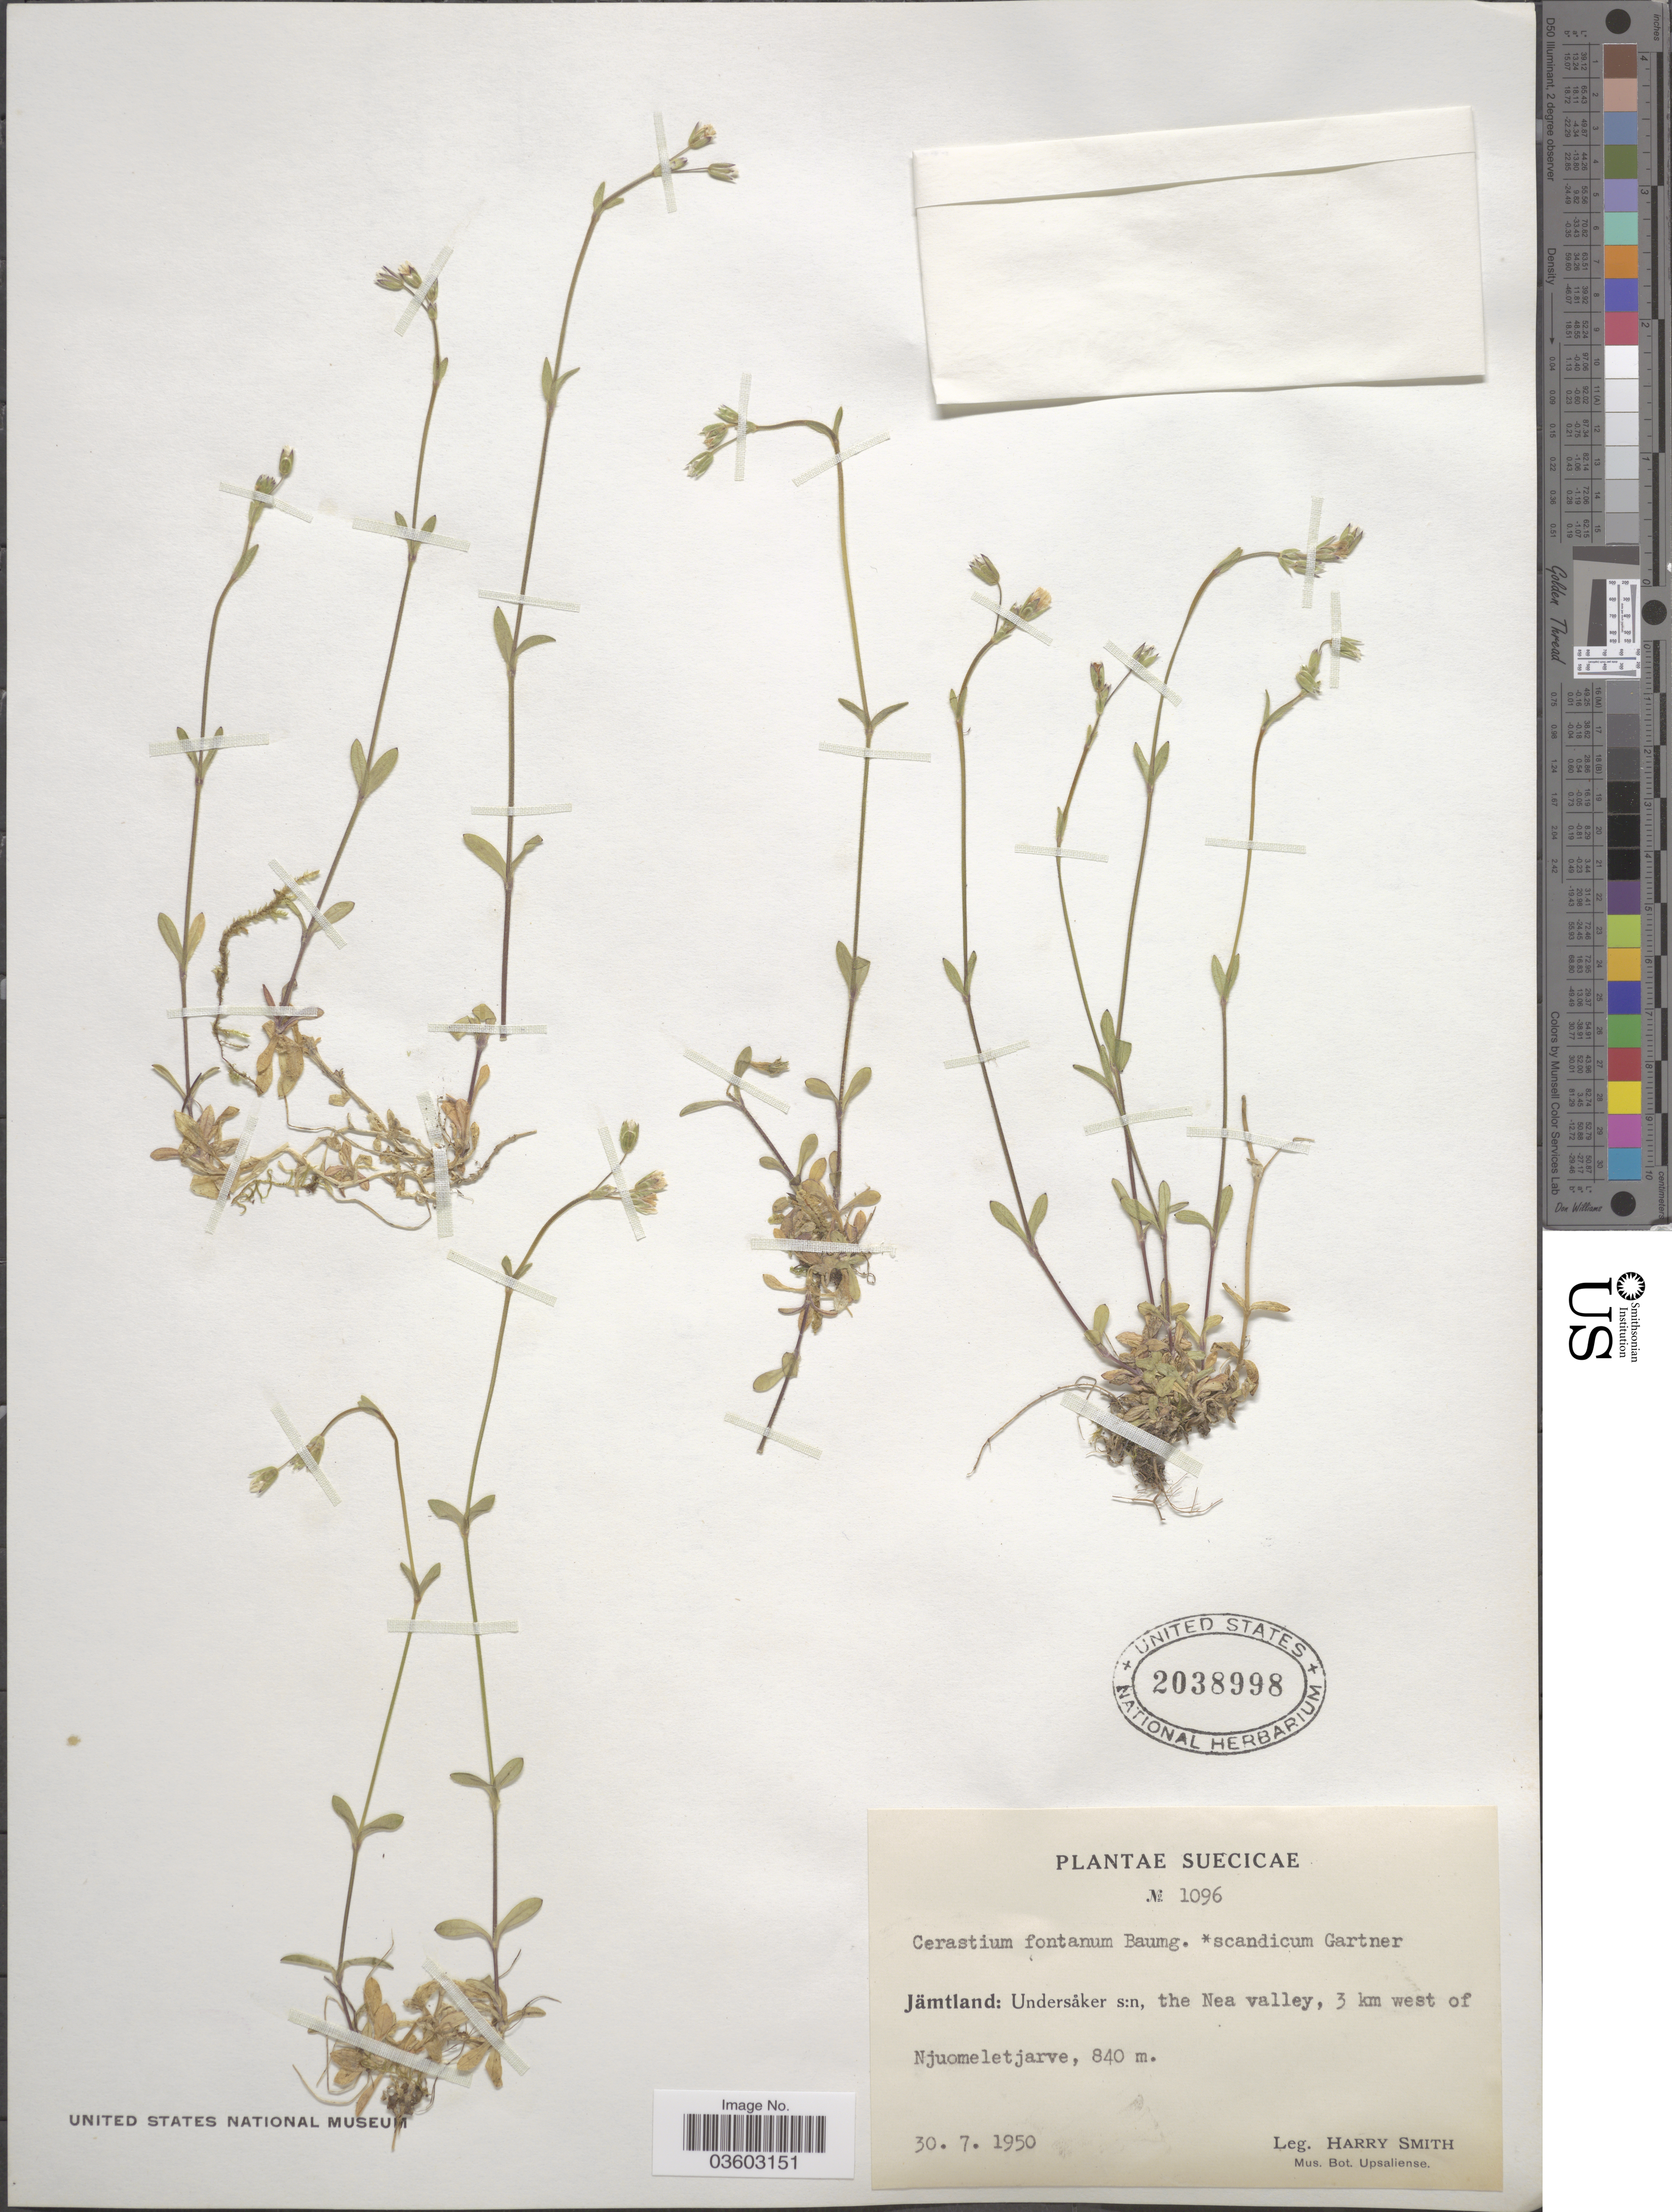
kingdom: Plantae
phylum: Tracheophyta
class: Magnoliopsida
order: Caryophyllales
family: Caryophyllaceae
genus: Cerastium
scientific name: Cerastium fontanum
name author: Baumg.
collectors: H. Smith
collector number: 1096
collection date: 1950-07-30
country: Sweden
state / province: Jämtland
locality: Suecicae. Undersåker s:n, the Nea valley, 3 km west of Njuomeletjarve.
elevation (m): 840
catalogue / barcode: US 2038998